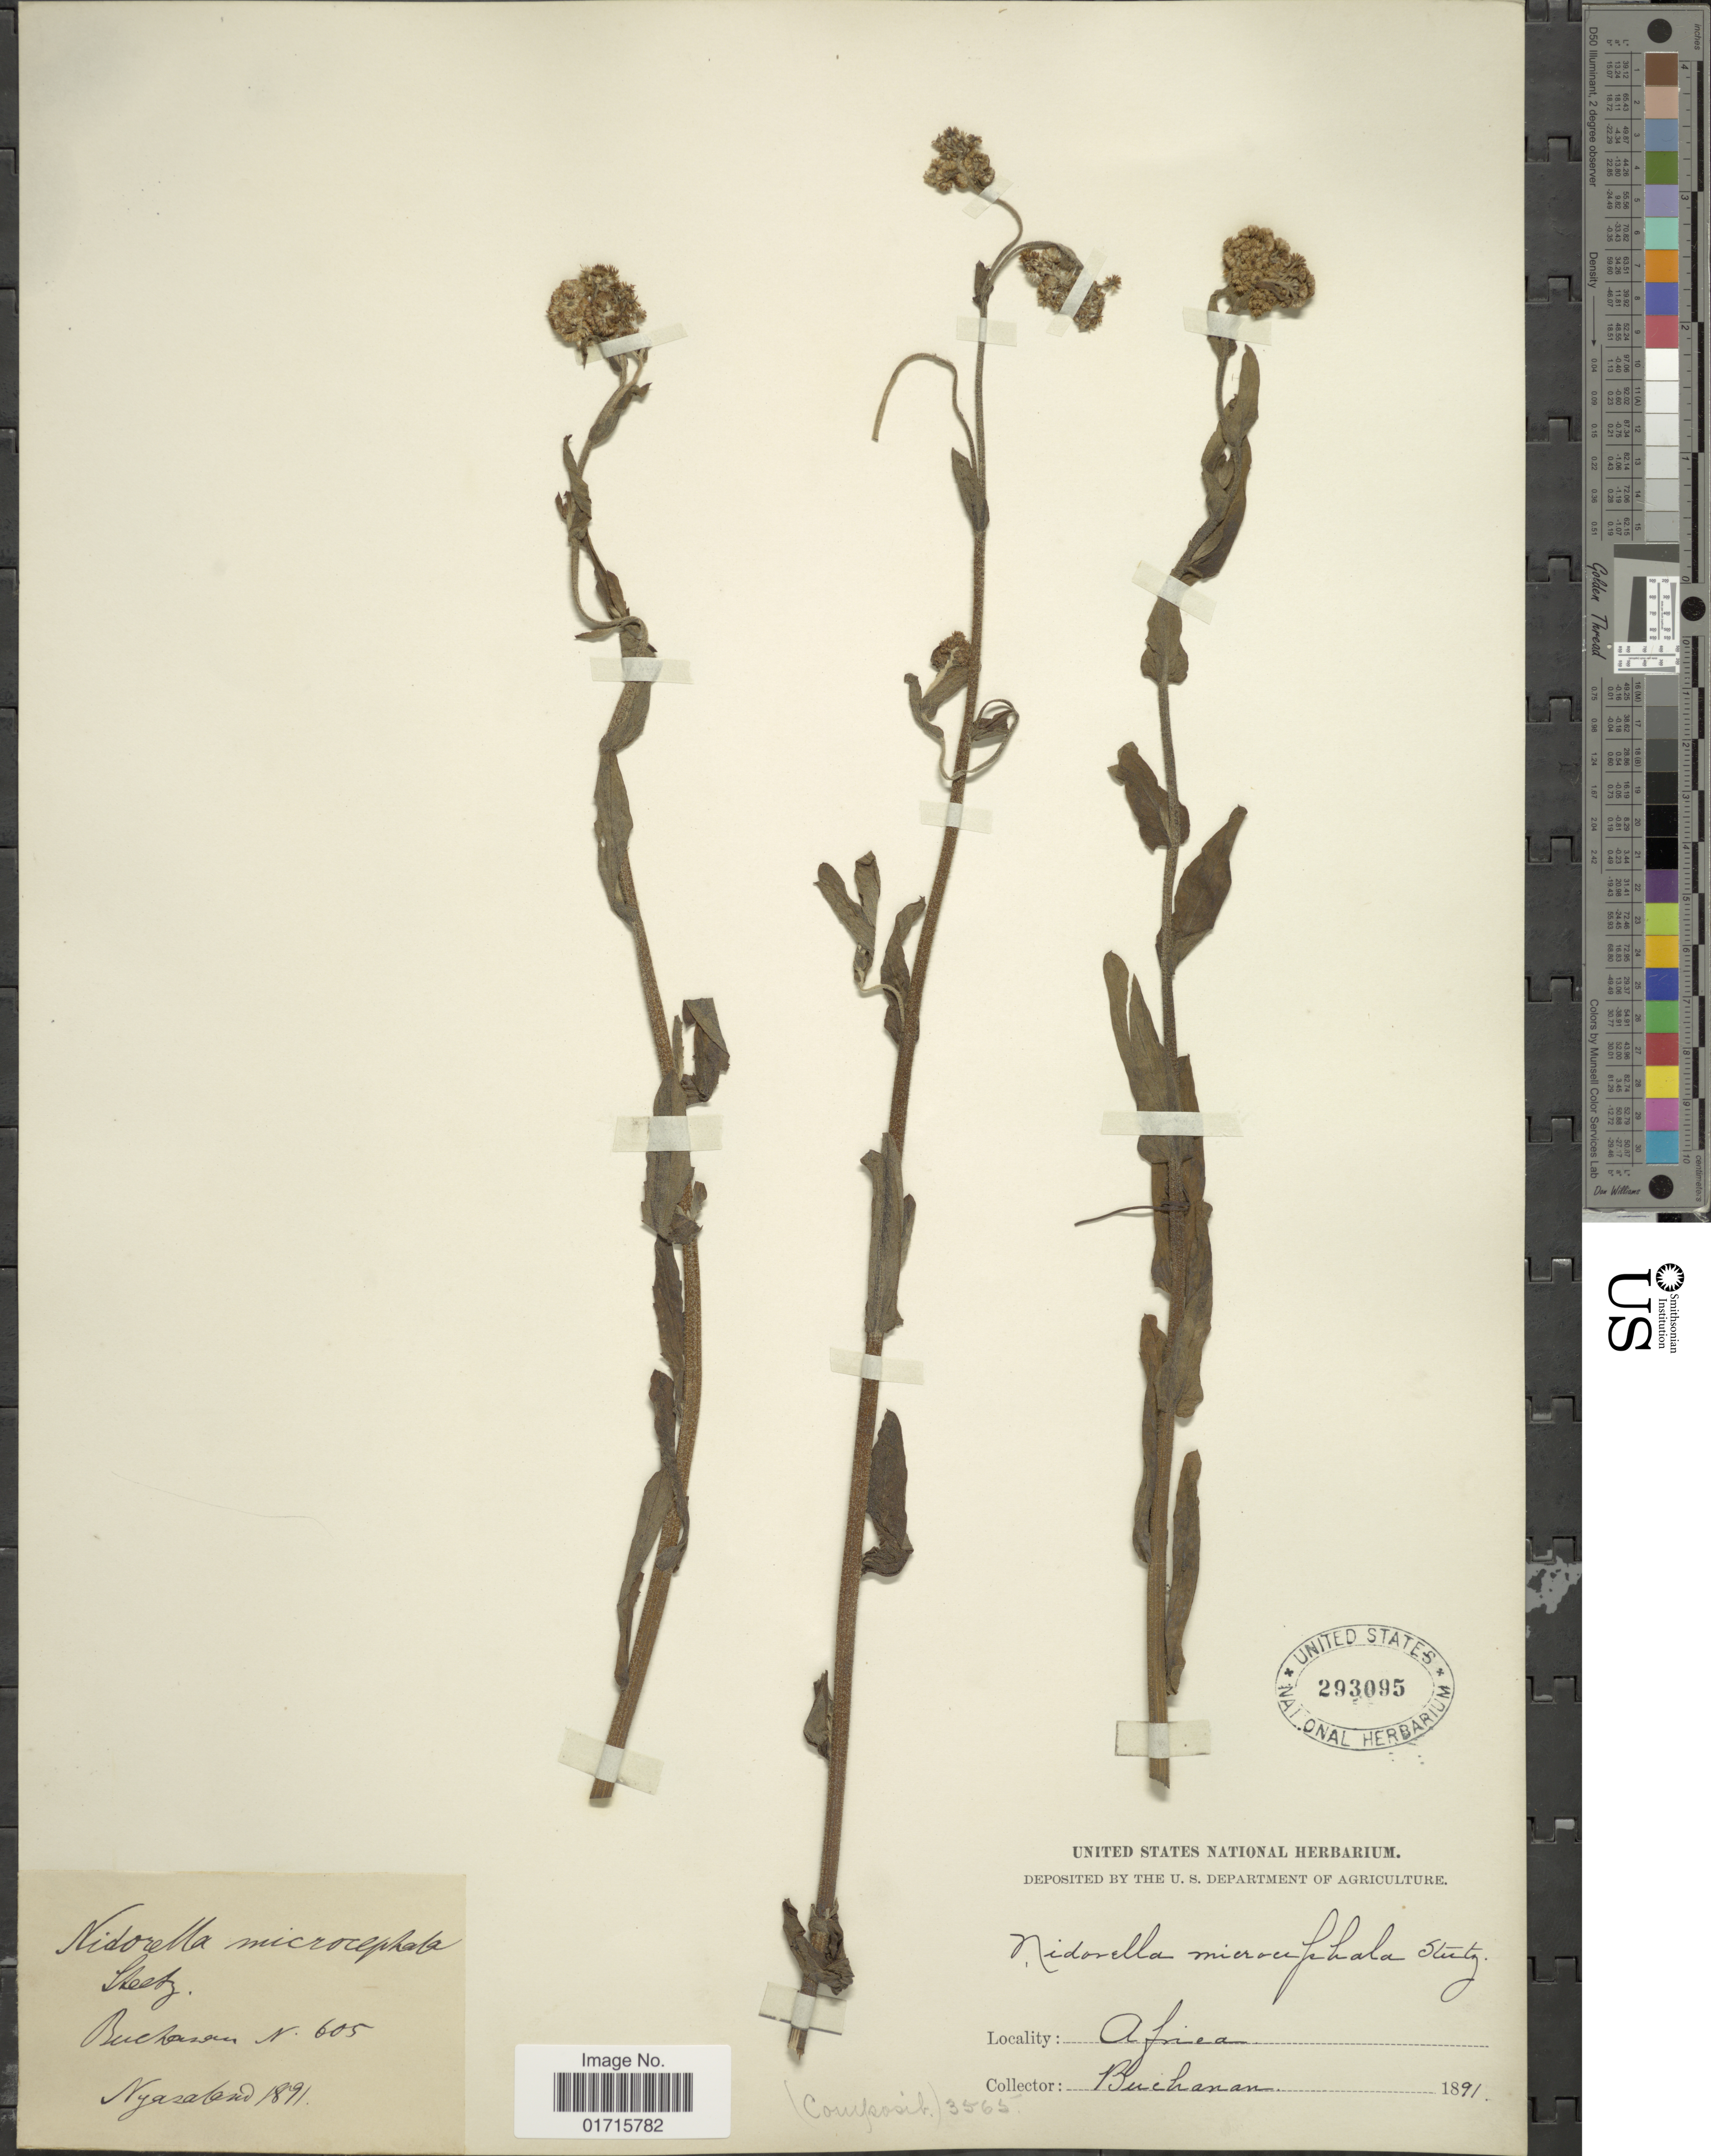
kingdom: Plantae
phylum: Tracheophyta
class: Magnoliopsida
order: Asterales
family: Asteraceae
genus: Nidorella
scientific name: Nidorella microcephala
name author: Steetz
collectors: Buchanan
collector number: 605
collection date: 1891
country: Malawi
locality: Nyasaland. Africa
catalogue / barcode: US 293095